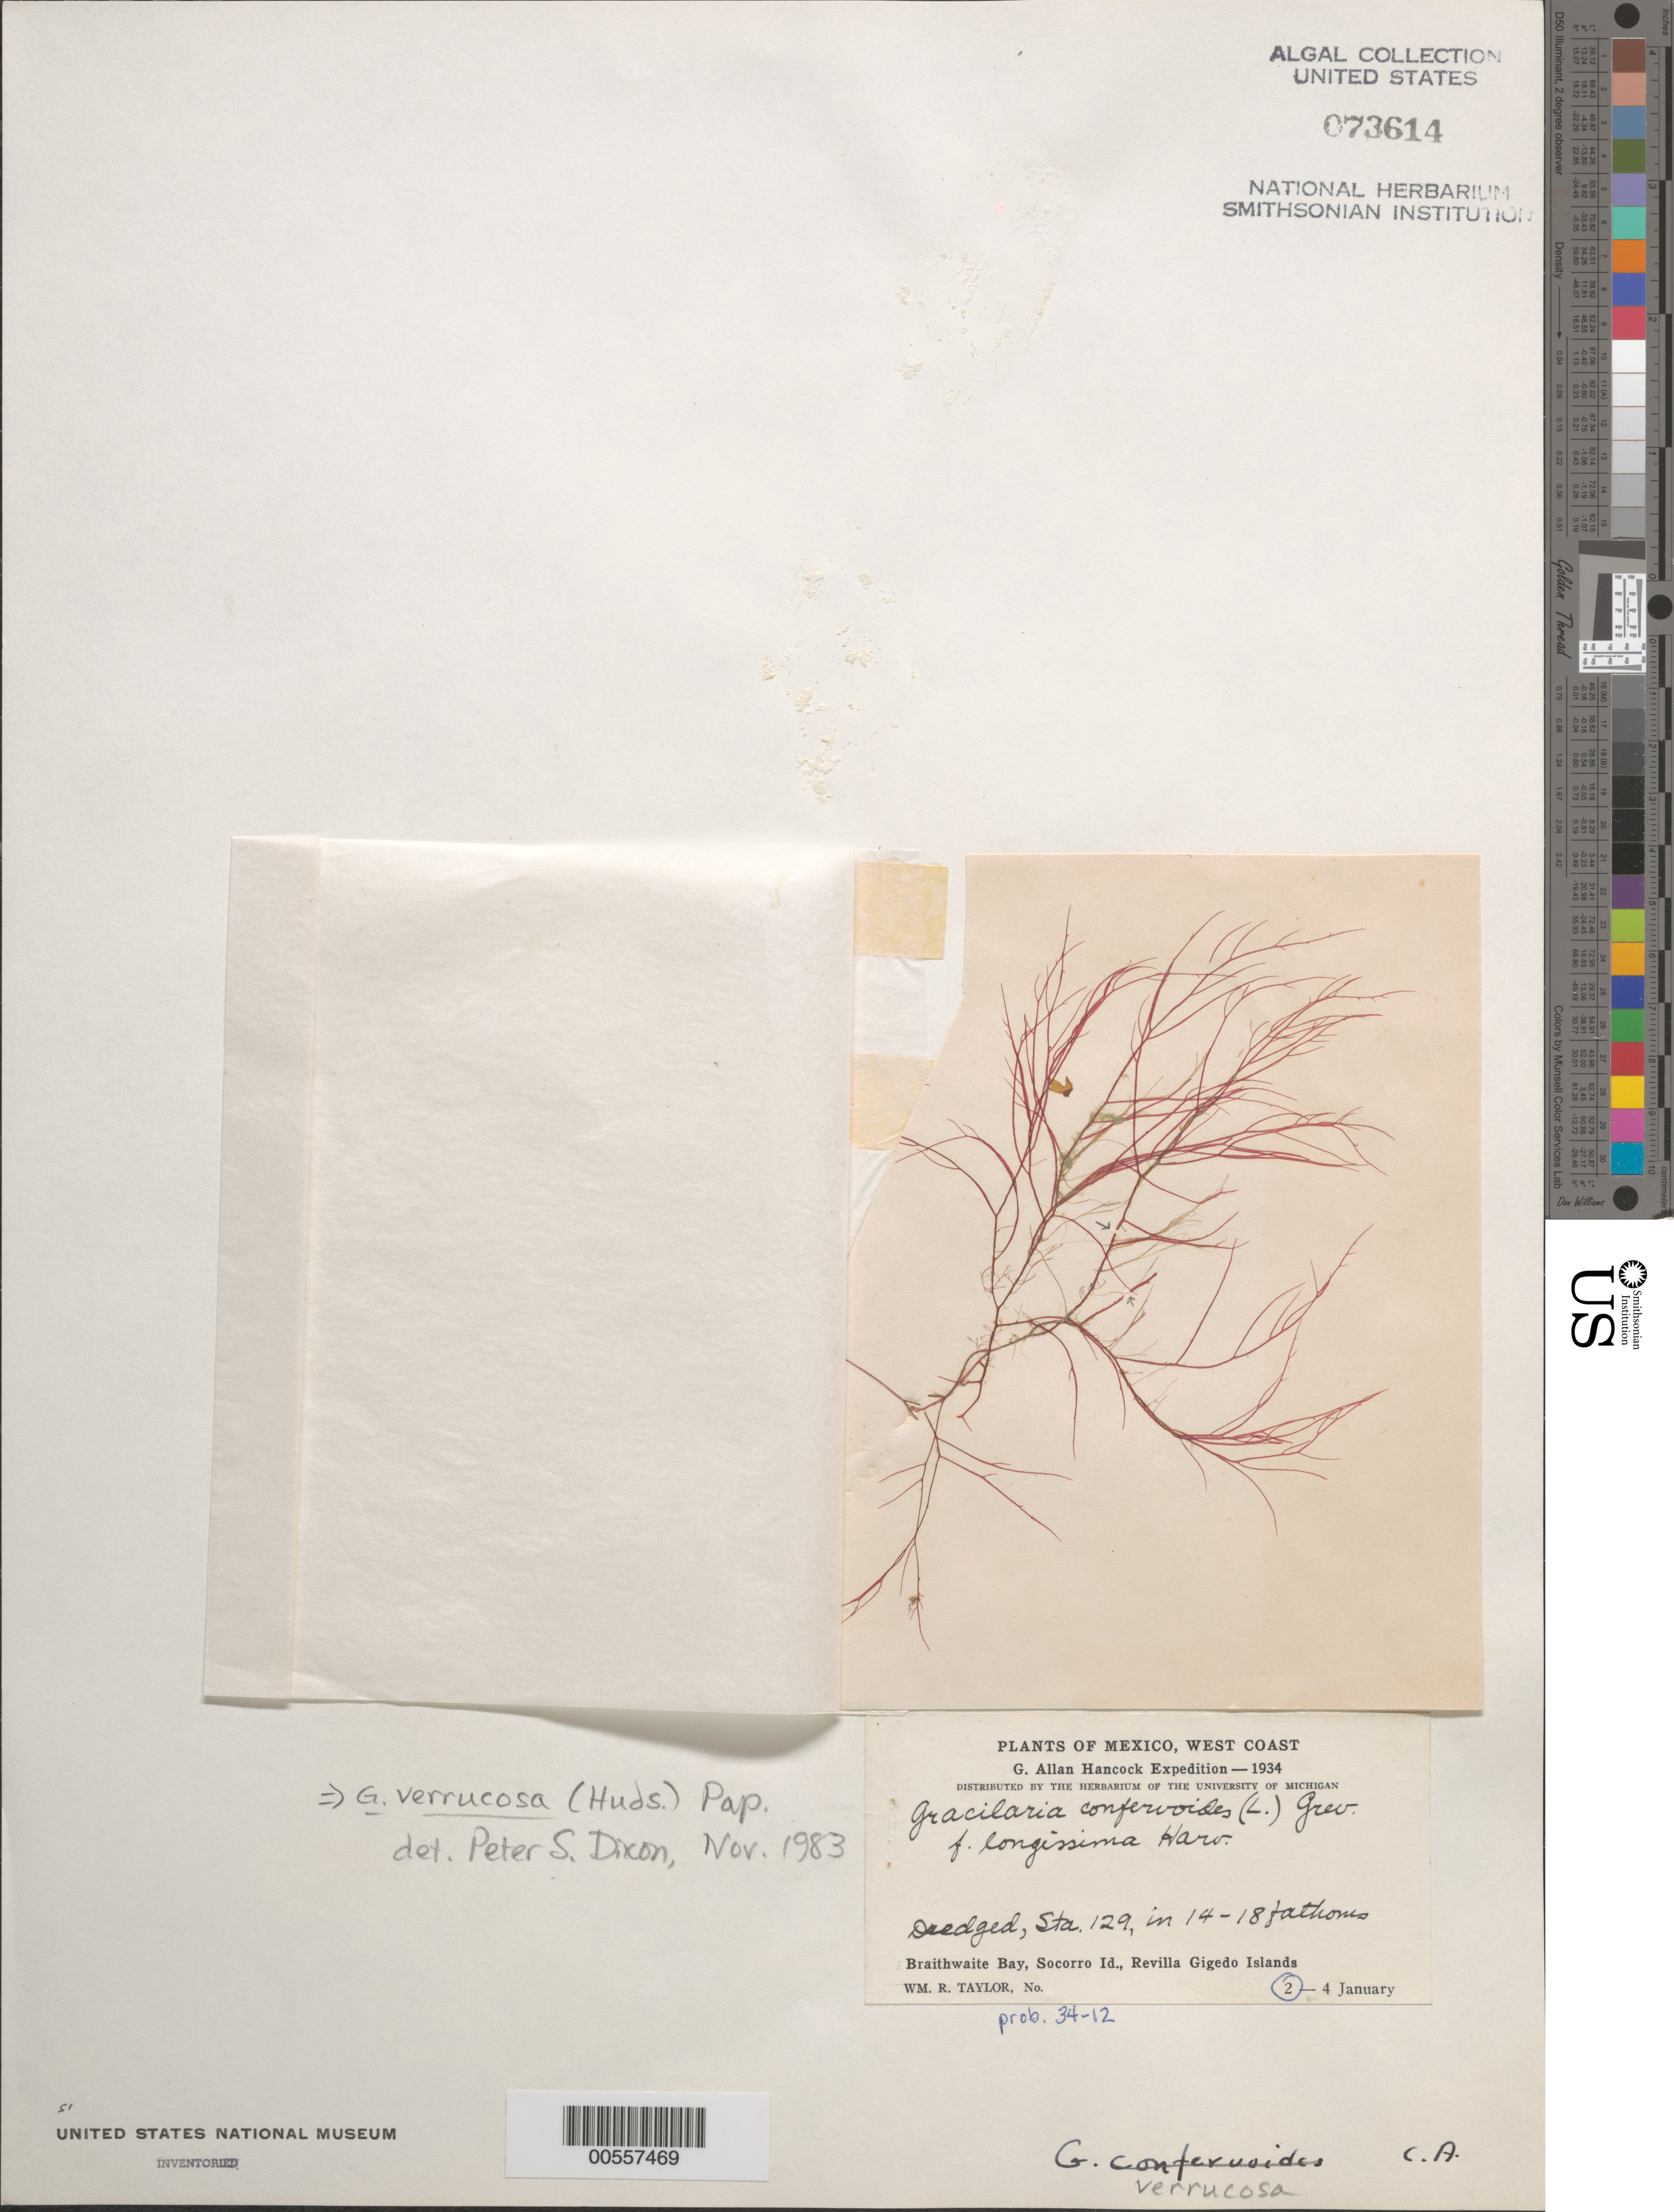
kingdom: Plantae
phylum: Rhodophyta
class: Florideophyceae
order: Gracilariales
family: Gracilariaceae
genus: Gracilariopsis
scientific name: Gracilariopsis longissima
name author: (S.G. Gmel.) Steentoft et al.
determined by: Algae name updating Project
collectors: W. R. Taylor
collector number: WRT 34-12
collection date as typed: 02 Jan 1934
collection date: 1934-01-02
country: Mexico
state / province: Colima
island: Isla Socorro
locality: Braithwaite Bay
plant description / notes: G. Allan Hancock Expedition, 1934, as Gracilaria confervoides f. longissima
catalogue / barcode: US 73614